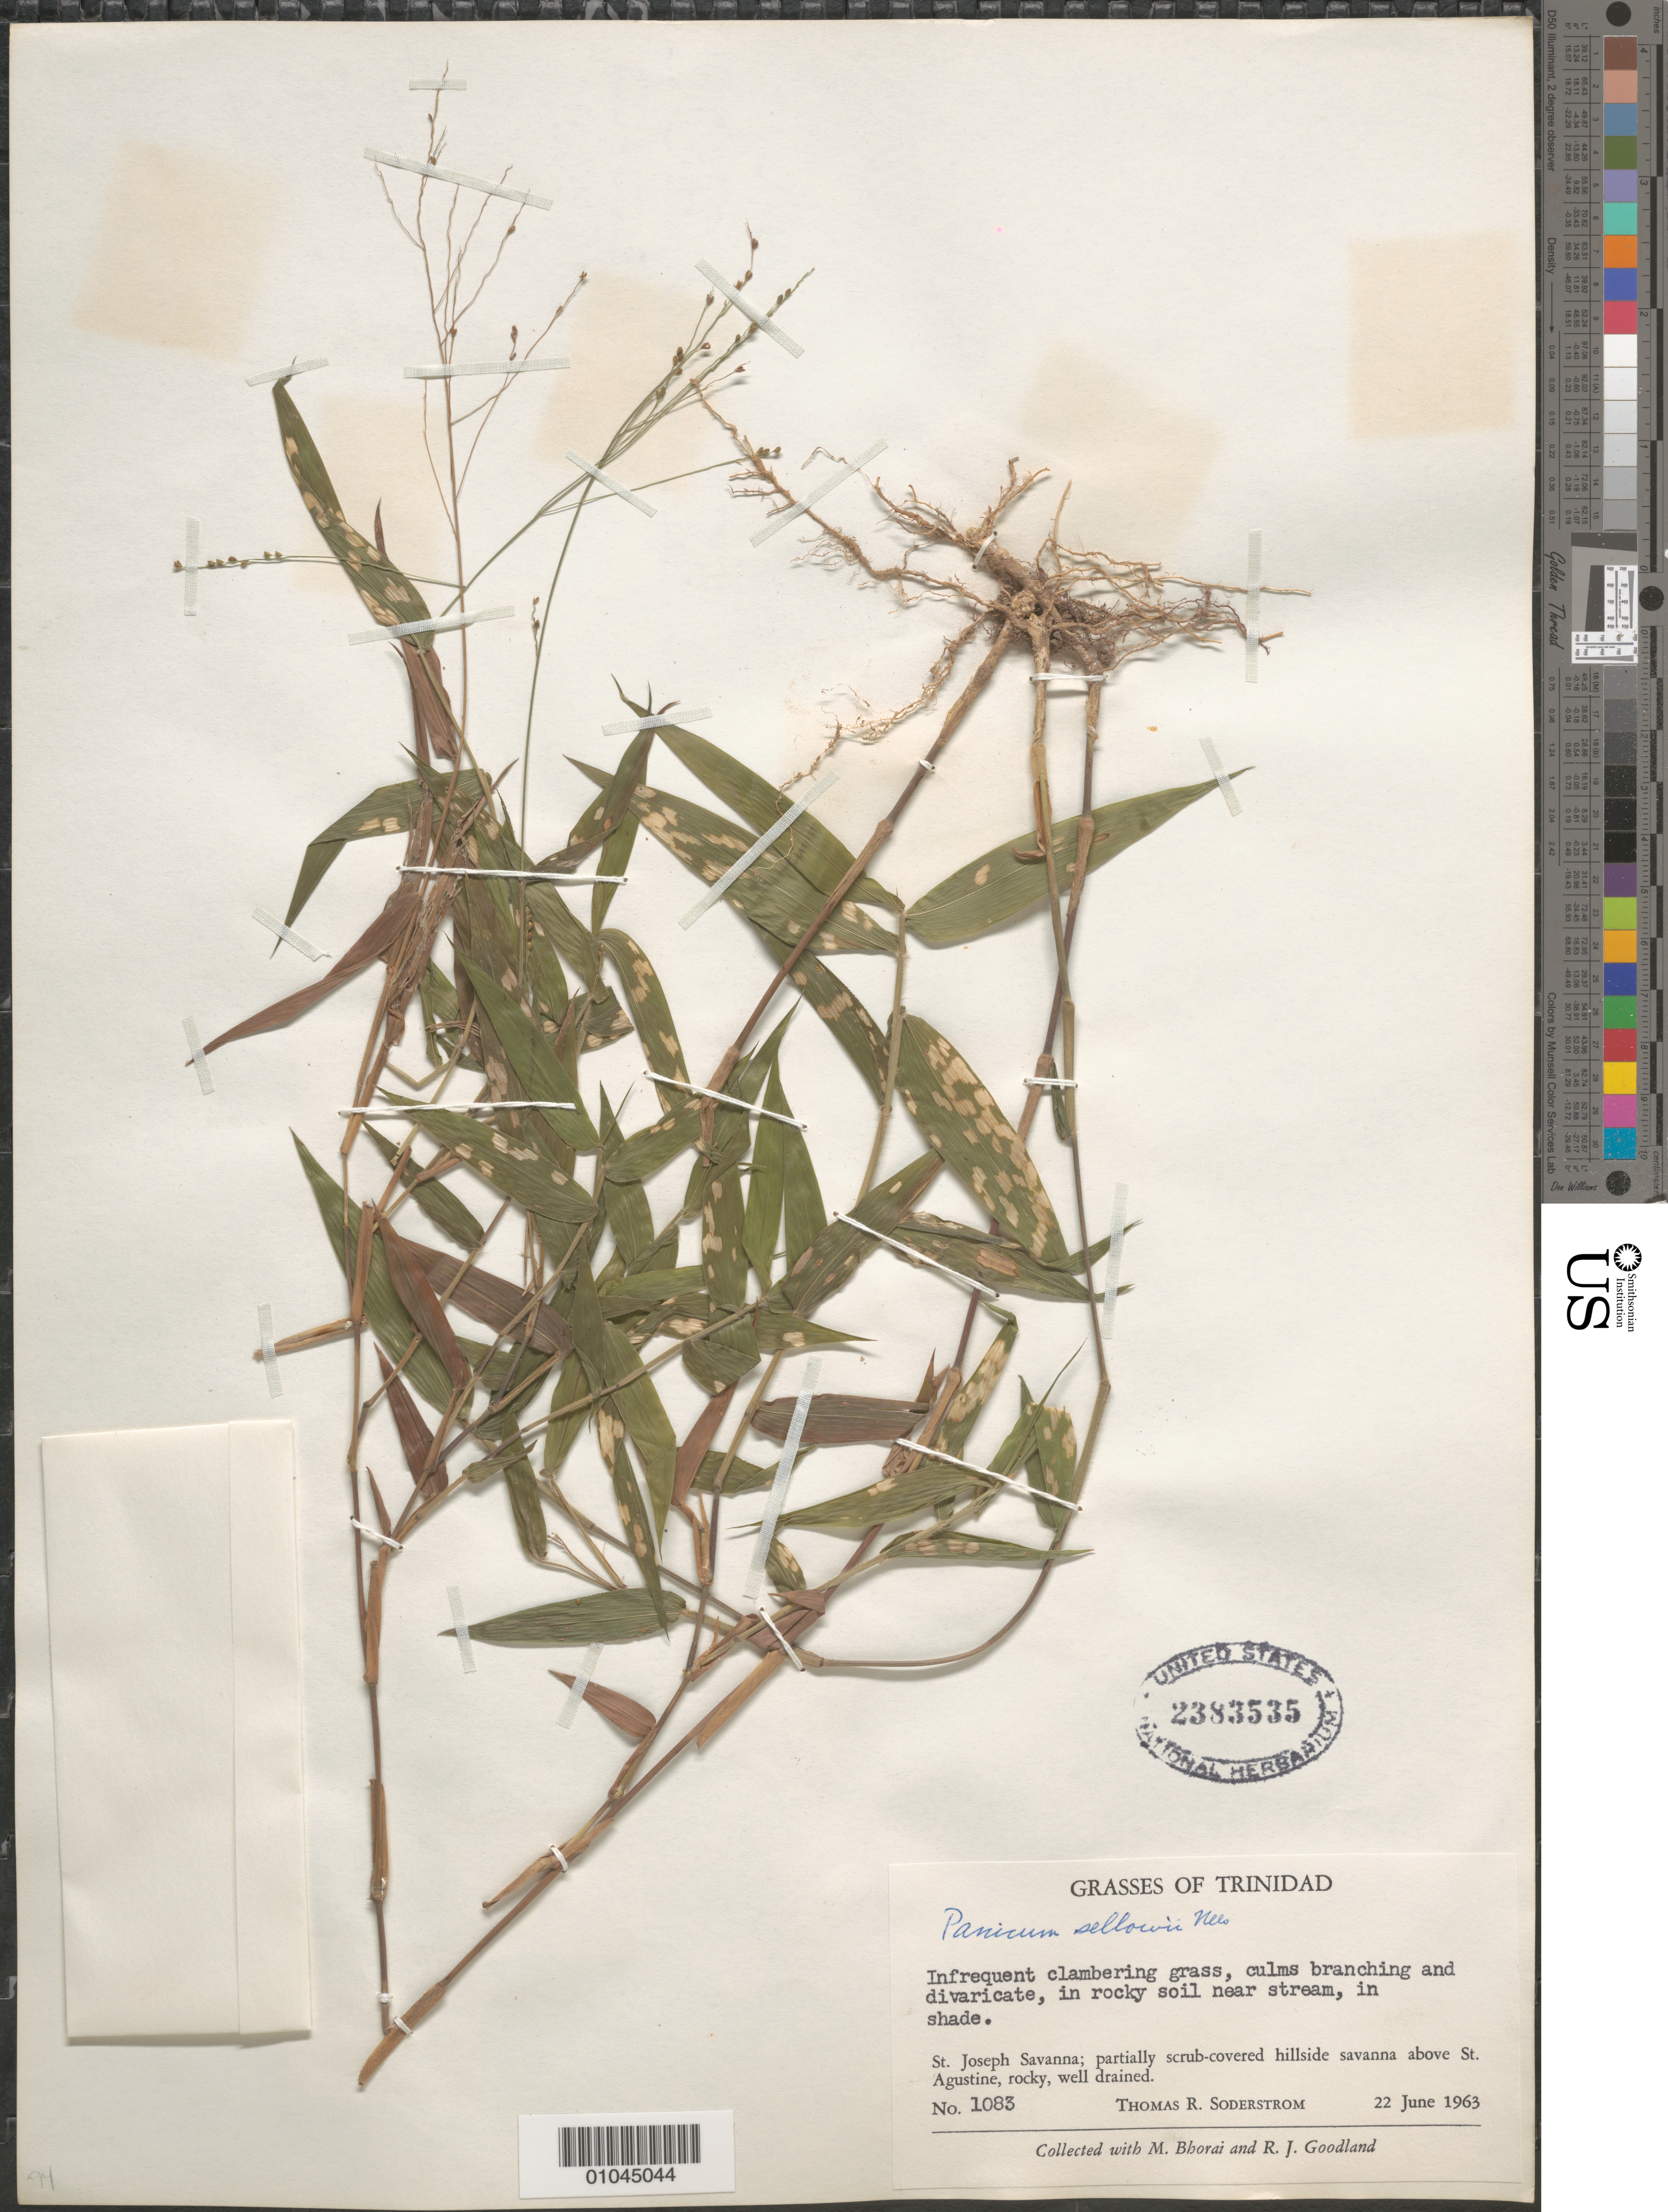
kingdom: Plantae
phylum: Tracheophyta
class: Liliopsida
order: Poales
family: Poaceae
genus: Panicum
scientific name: Panicum sellowii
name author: Nees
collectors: T. R. Soderstrom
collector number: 1083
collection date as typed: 22 Jun 1963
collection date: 1963-06-22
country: Trinidad and Tobago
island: Trinidad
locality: St. Joseph savanna, above St. Augustine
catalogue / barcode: US 2383535